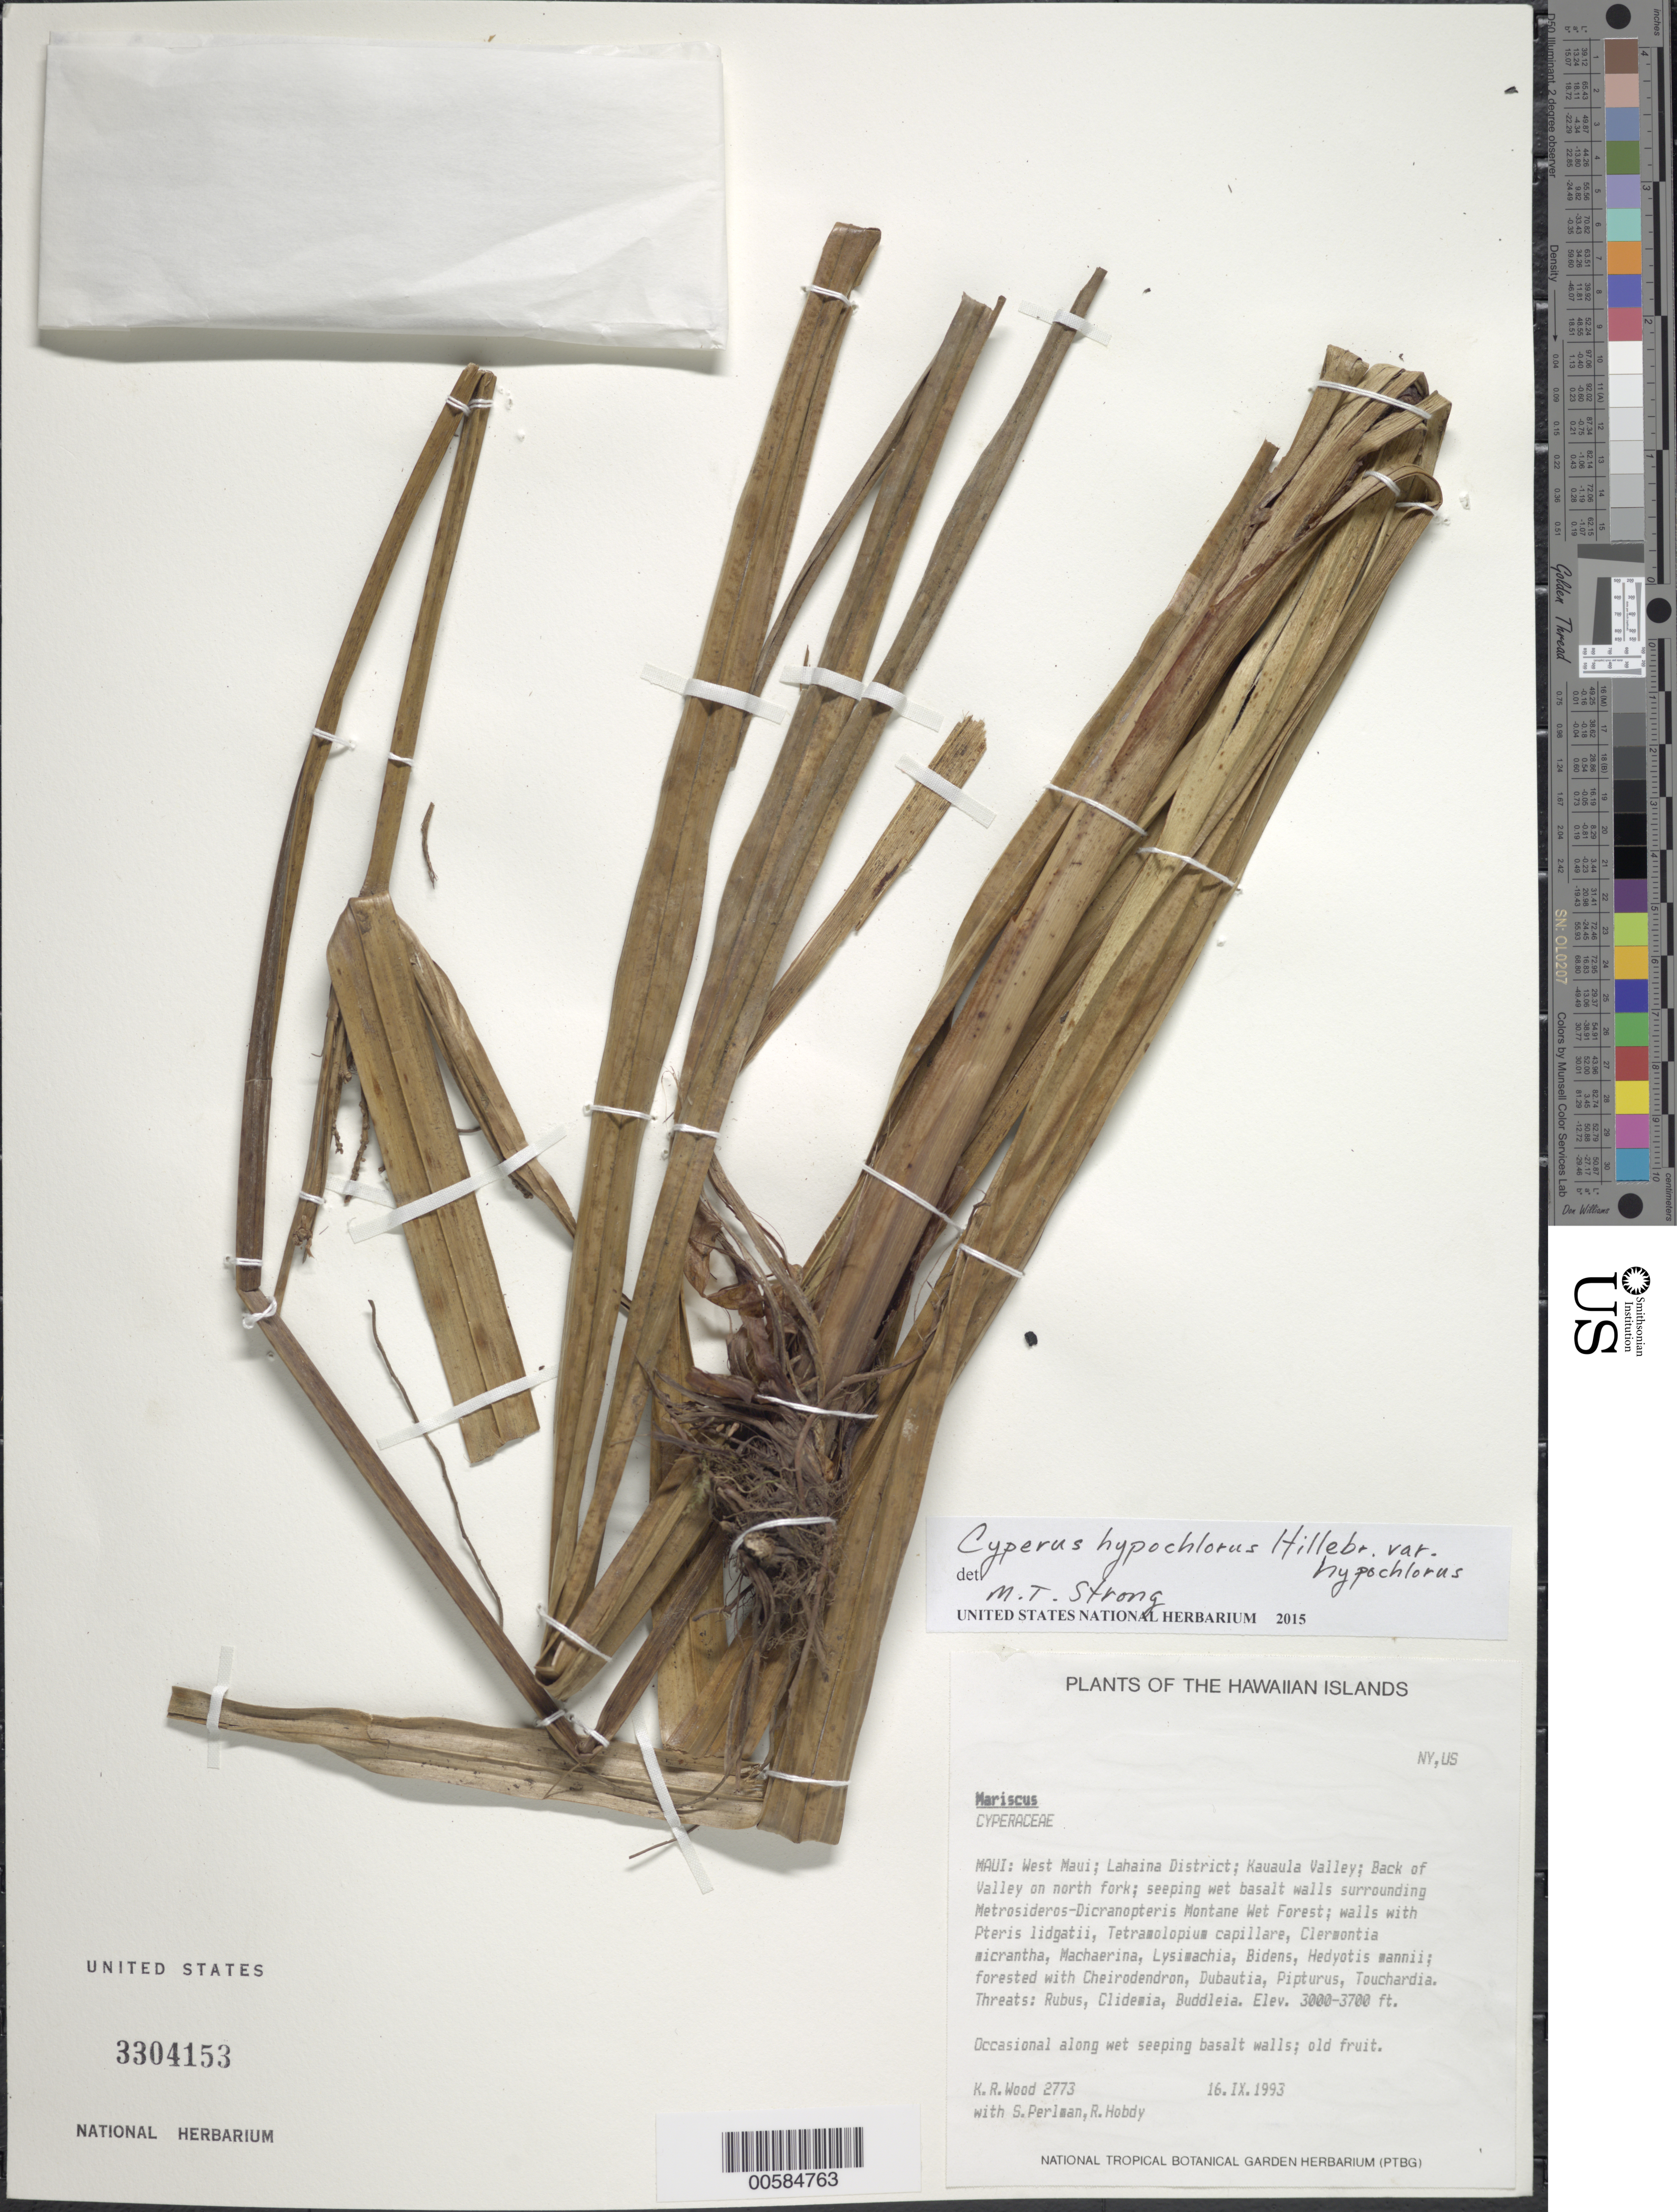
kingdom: Plantae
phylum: Tracheophyta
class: Liliopsida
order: Poales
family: Cyperaceae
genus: Cyperus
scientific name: Cyperus hypochlorus var. hypochlorus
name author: Hillebr.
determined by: Strong, M. T., (US), Smithsonian Institution - National Museum of Natural History (UNITED STATES)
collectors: K. R. Wood, S. P. Perlman & R. Hobdy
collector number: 2773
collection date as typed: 16 Sep 1993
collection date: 1993-09-16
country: United States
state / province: Hawaii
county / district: Maui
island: Maui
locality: W Maui; Lahaina Dist; Kauaula Valley; Back of Valley on N fork.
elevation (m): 914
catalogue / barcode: US 3304153